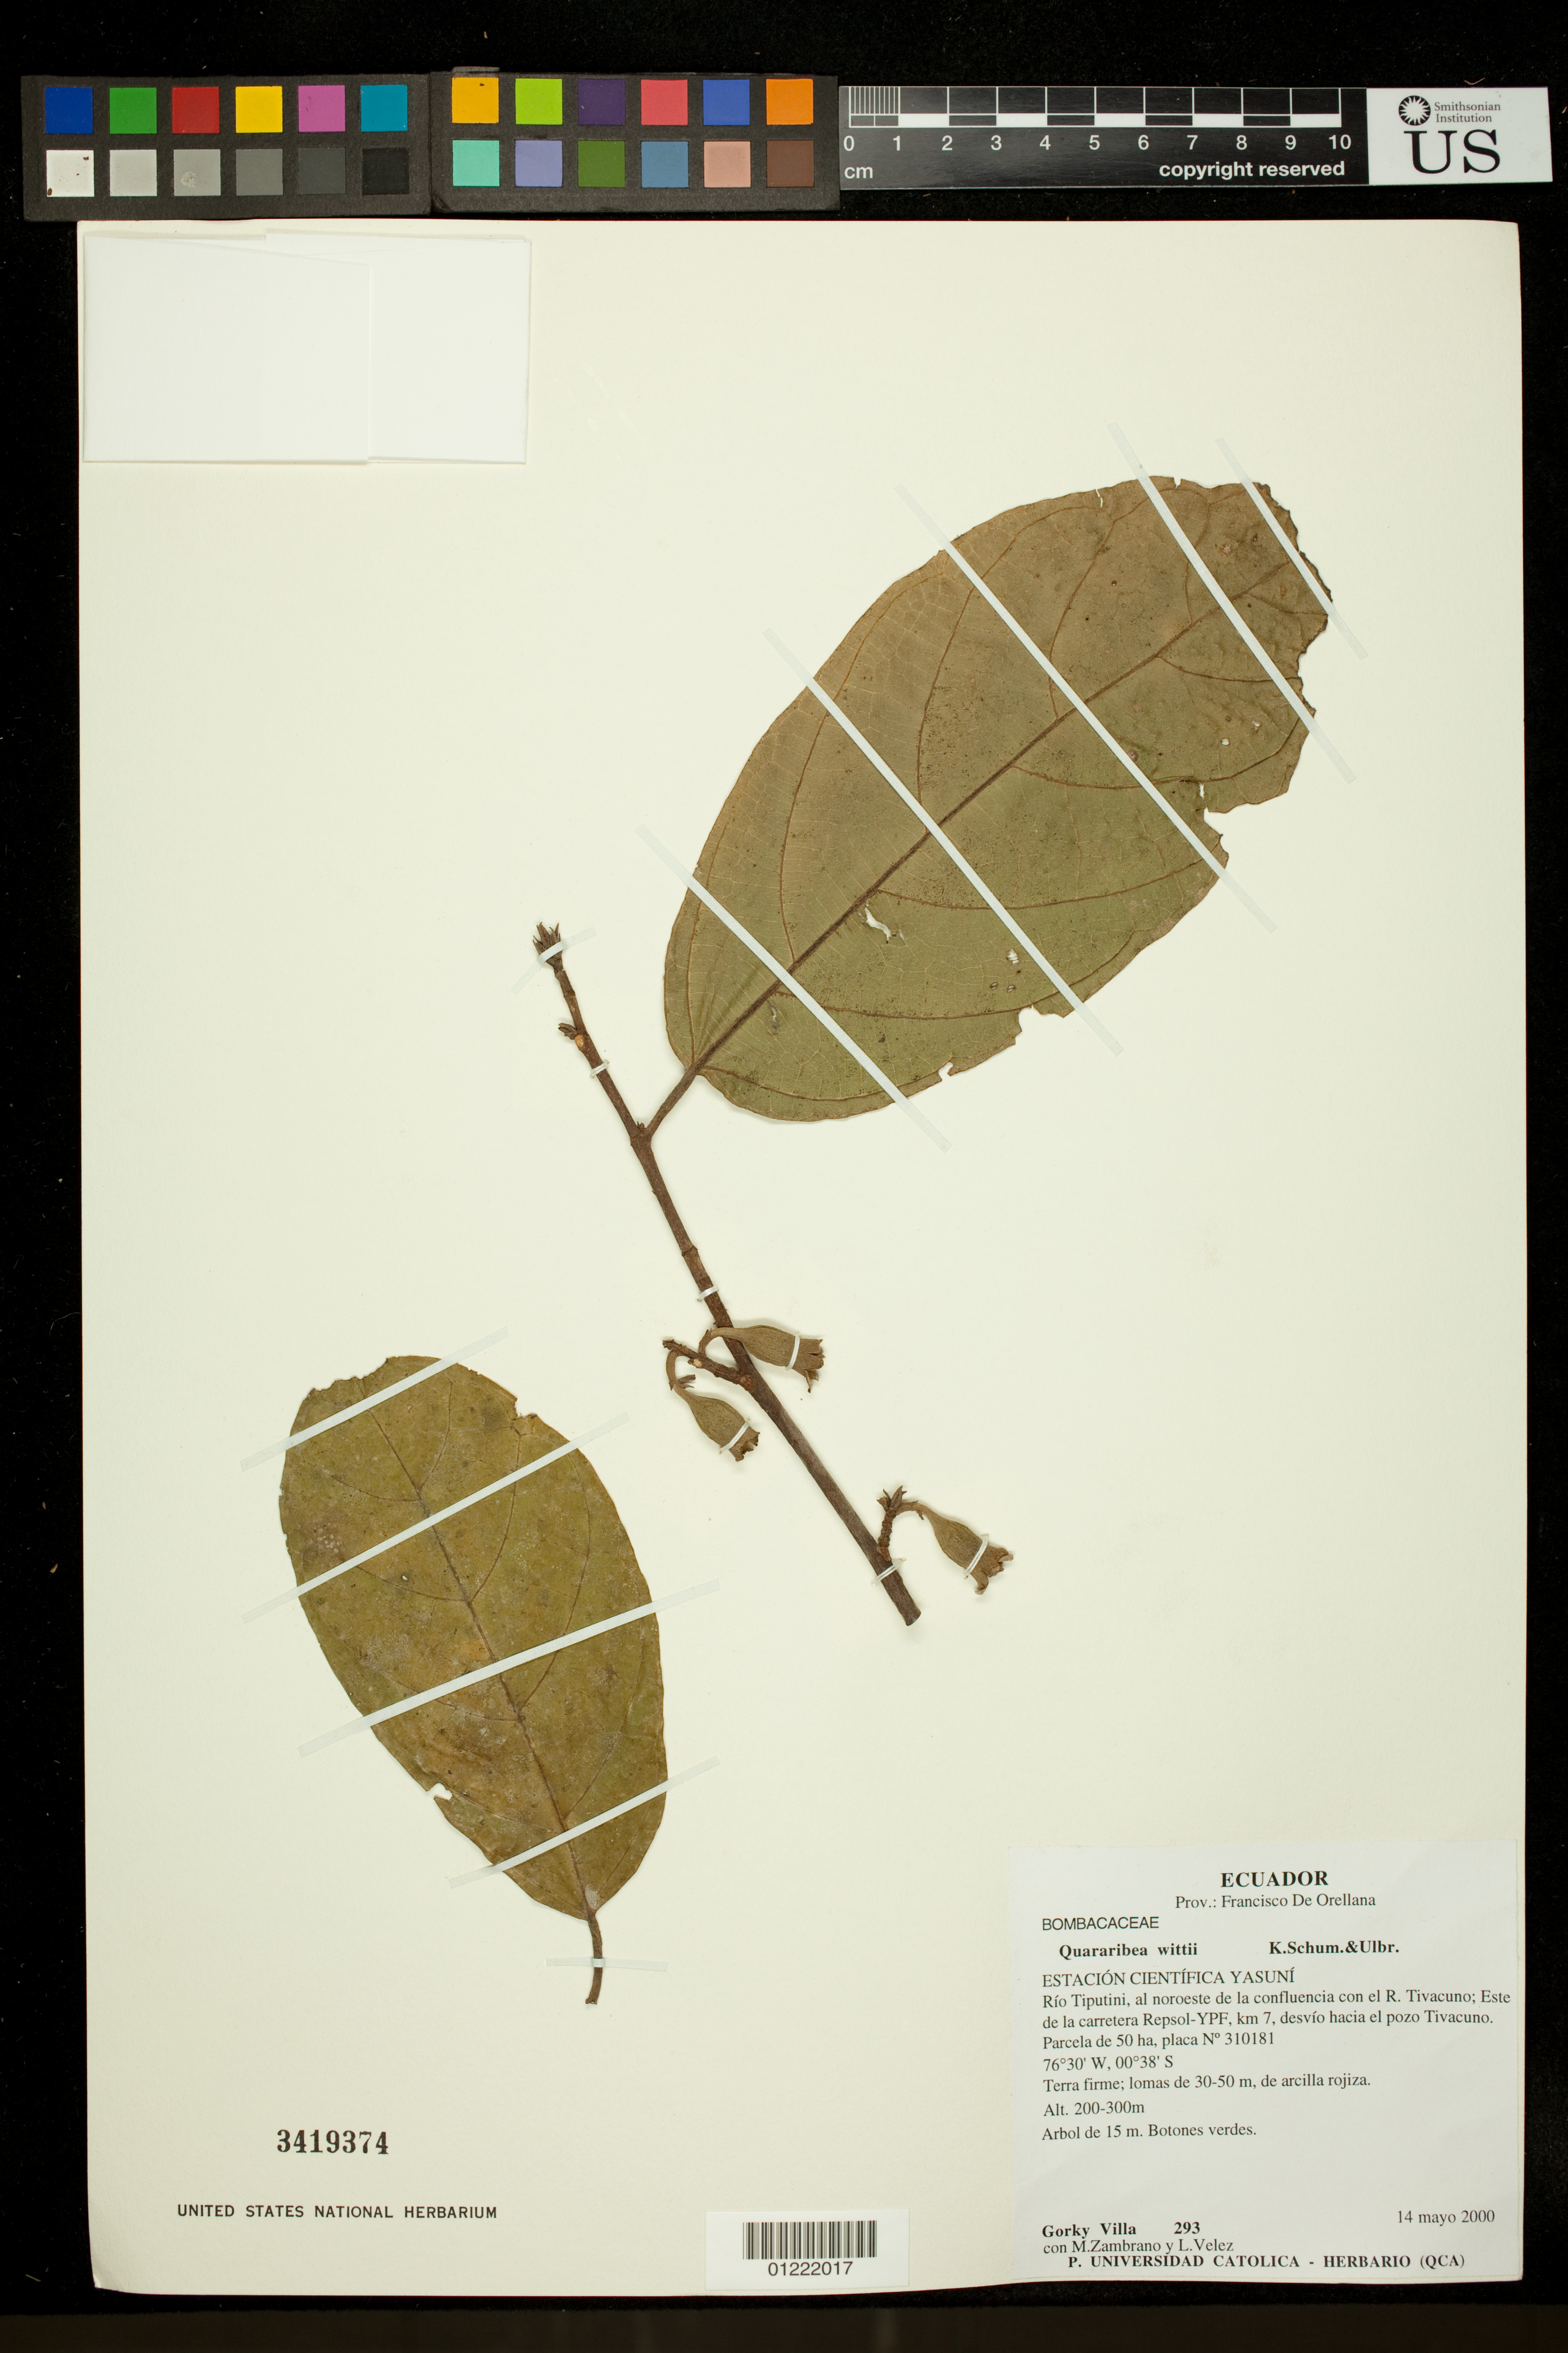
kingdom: Plantae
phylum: Tracheophyta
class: Magnoliopsida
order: Malvales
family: Malvaceae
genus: Quararibea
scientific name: Quararibea wittii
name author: K. Schum. & Ulbr.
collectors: G. Villa, M. Zambrano & L. Velez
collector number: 293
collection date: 2000-05-14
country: Ecuador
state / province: Orellana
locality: Estacion Cientifica Yasuni. Prov. Francisco de Orellana.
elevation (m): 200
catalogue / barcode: US 3419374